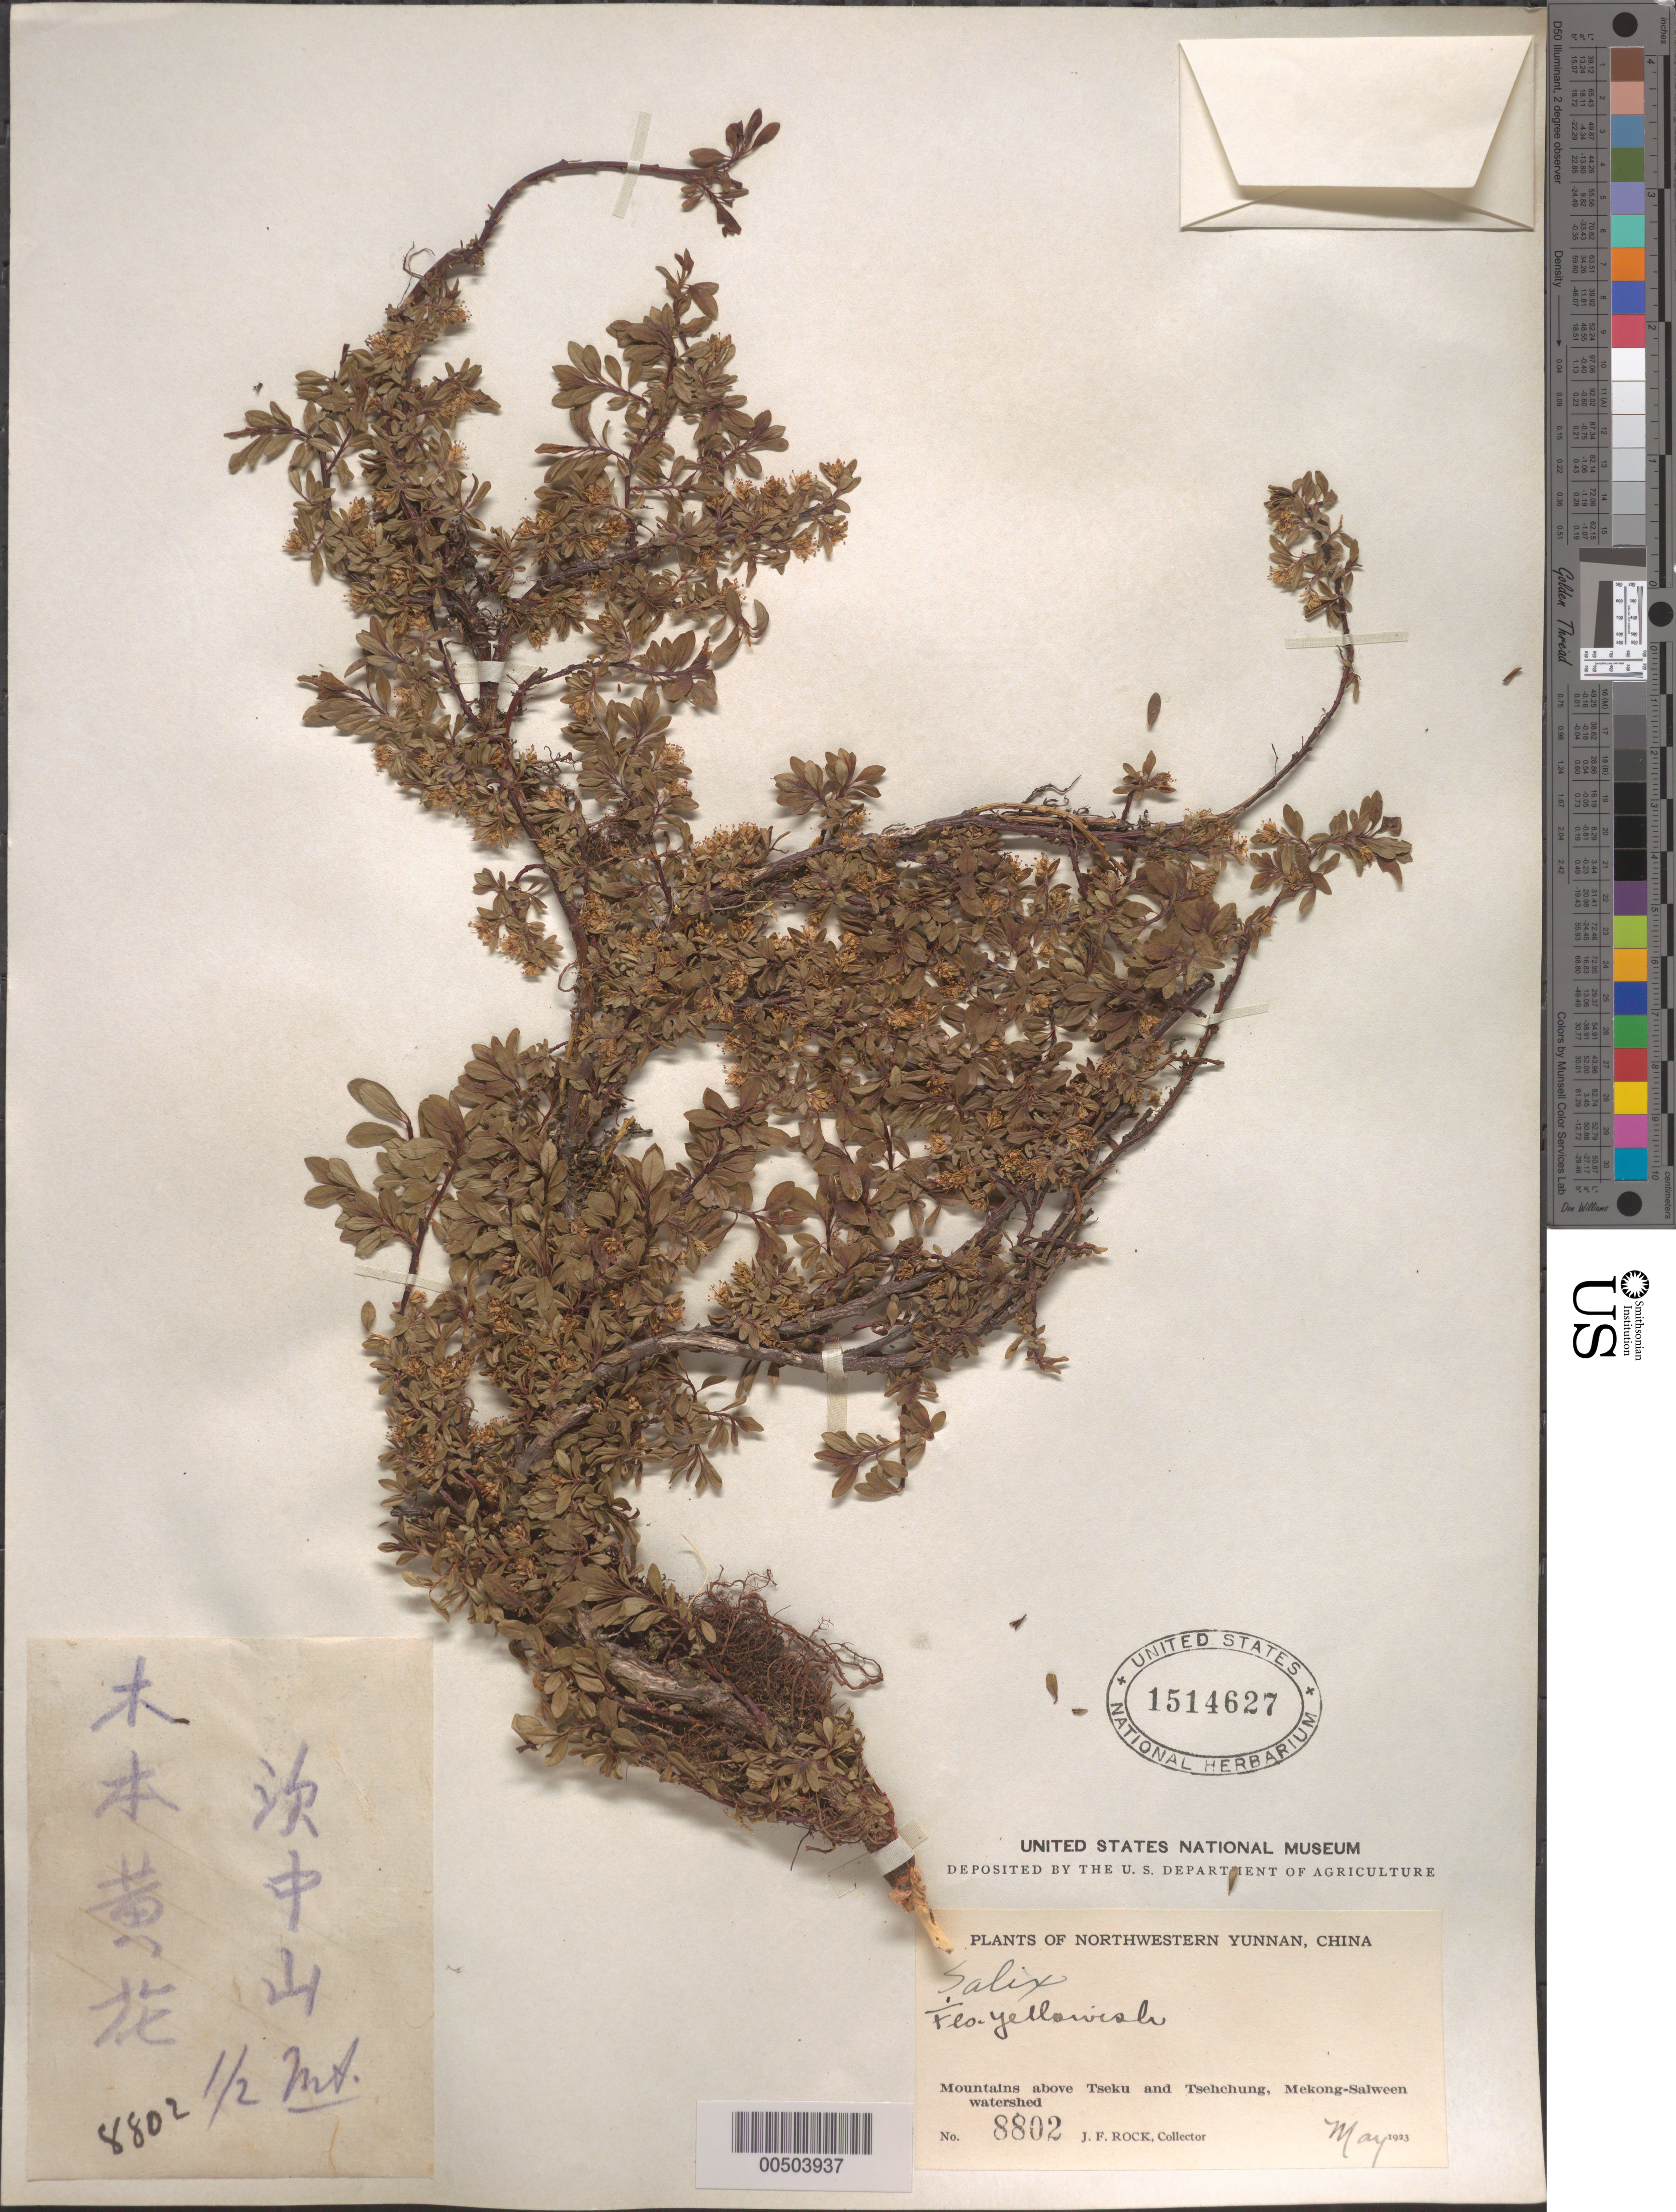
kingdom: Plantae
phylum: Tracheophyta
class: Magnoliopsida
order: Malpighiales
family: Salicaceae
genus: Salix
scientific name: Salix sp.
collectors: J. F. Rock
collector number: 8802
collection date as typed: May 1923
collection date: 1923-05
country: China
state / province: Yunnan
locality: Mountains above Tseku and Tsehchung, Mekong-Salween watershed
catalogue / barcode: US 1514627